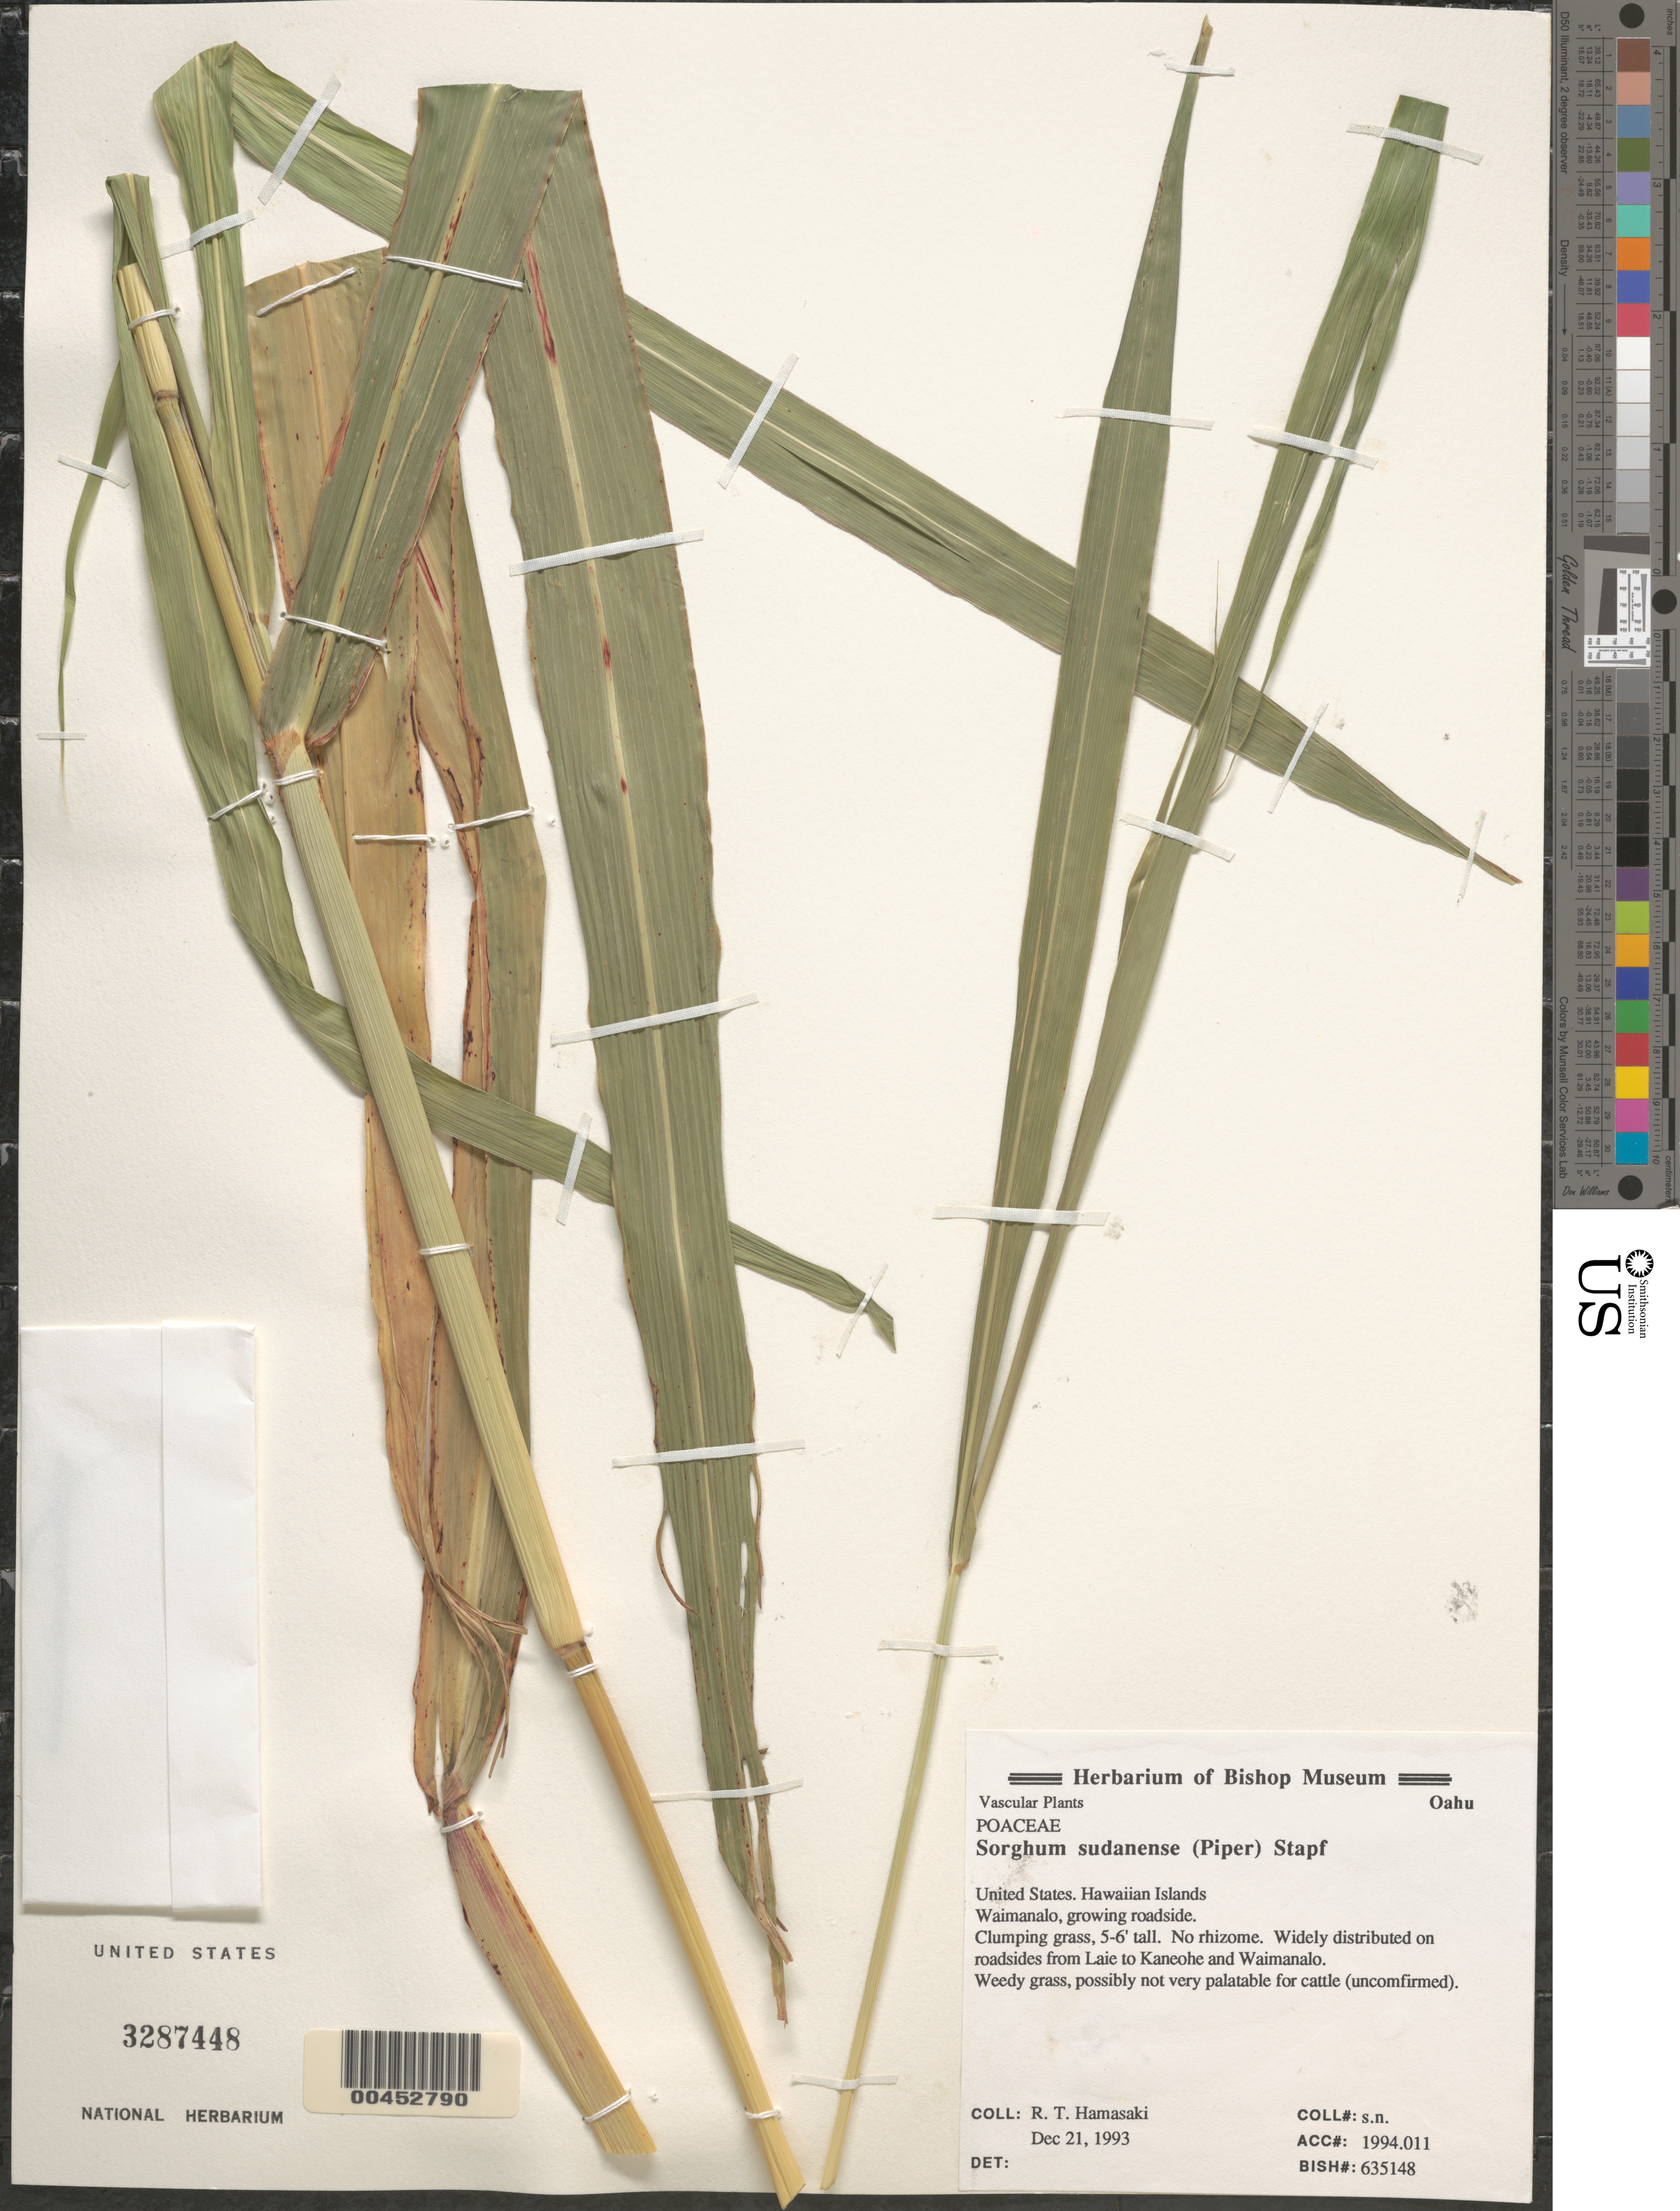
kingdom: Plantae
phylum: Tracheophyta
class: Liliopsida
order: Poales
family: Poaceae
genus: Sorghum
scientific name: Sorghum bicolor nothosubsp. drummondii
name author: (Nees ex Steud.) de Wet ex Davidse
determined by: Faccenda, K.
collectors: R. Hamasaki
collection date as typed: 21 Dec 1993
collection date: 1993-12-21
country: United States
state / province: Hawaii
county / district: Honolulu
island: Oahu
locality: Waimanalo, on roadsides from Laie to Kaneohe & Waimanalo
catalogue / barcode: US 3287448